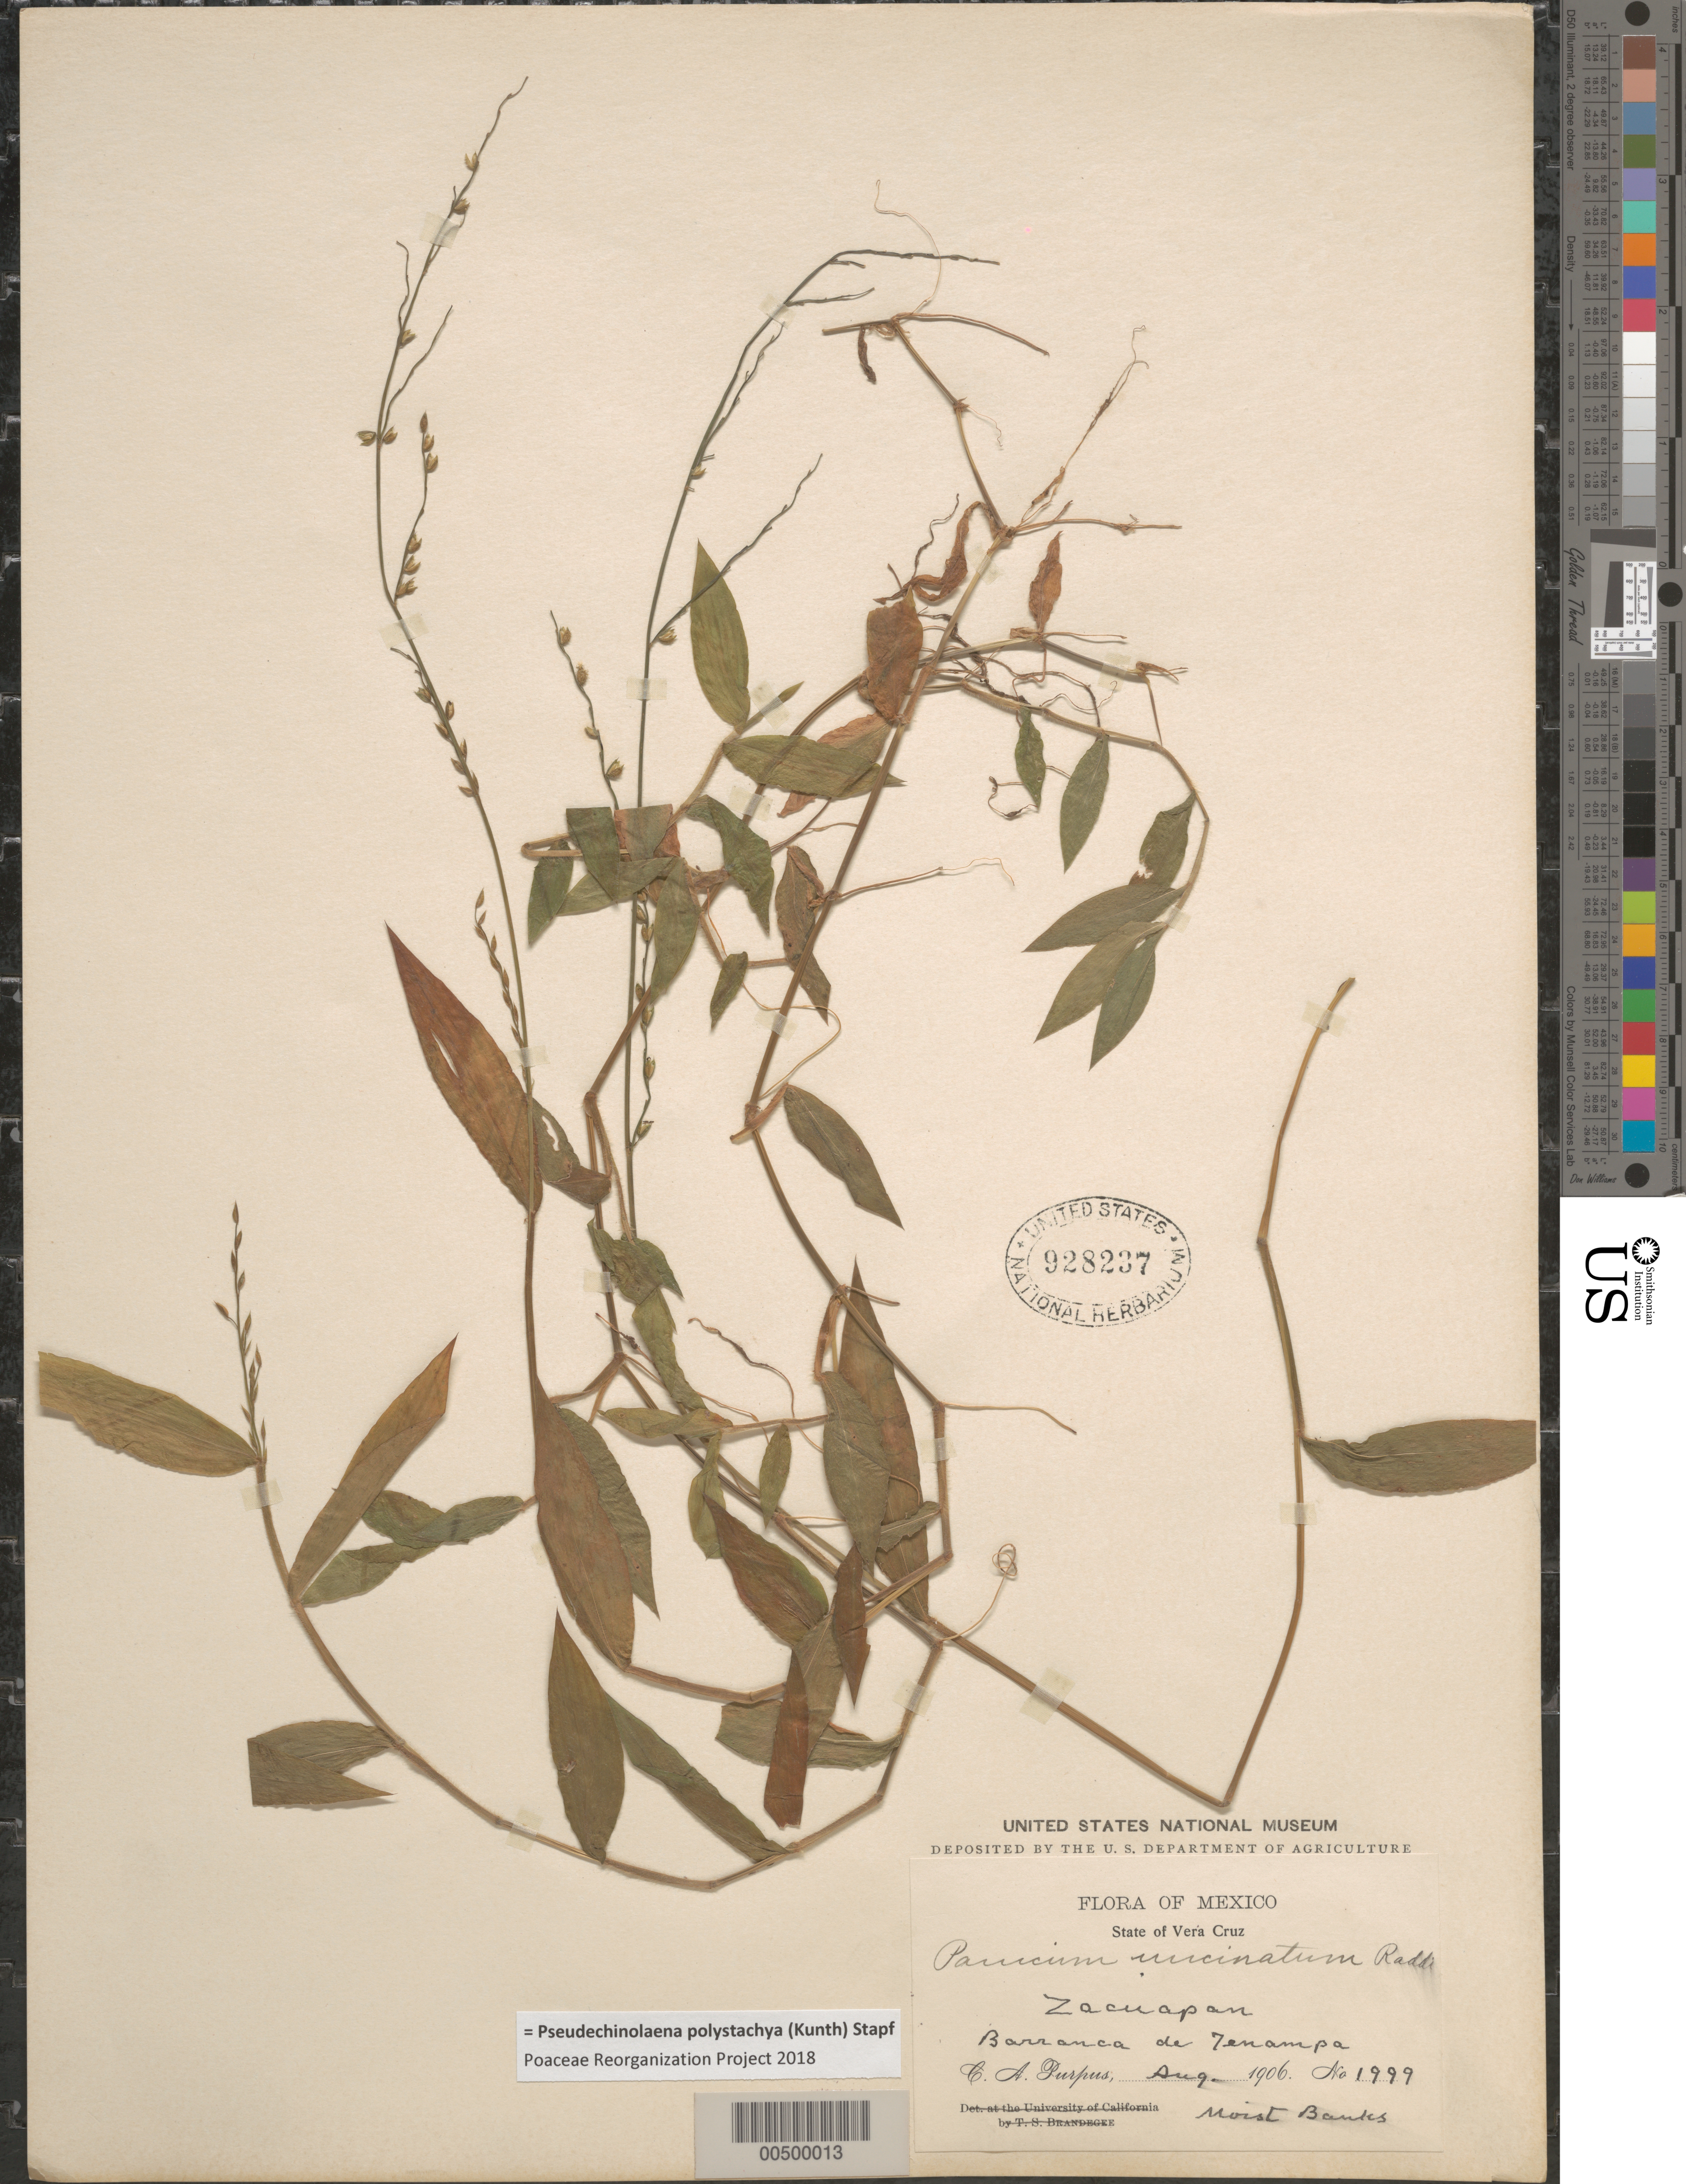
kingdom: Plantae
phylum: Tracheophyta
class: Liliopsida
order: Poales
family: Poaceae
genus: Pseudechinolaena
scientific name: Pseudechinolaena polystachya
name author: (Kunth) Stapf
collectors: C. A. Purpus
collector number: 1999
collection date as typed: Aug 1906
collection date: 1906-08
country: Mexico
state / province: Veracruz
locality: Zacuapan, Barranca de Tenampa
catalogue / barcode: US 928237